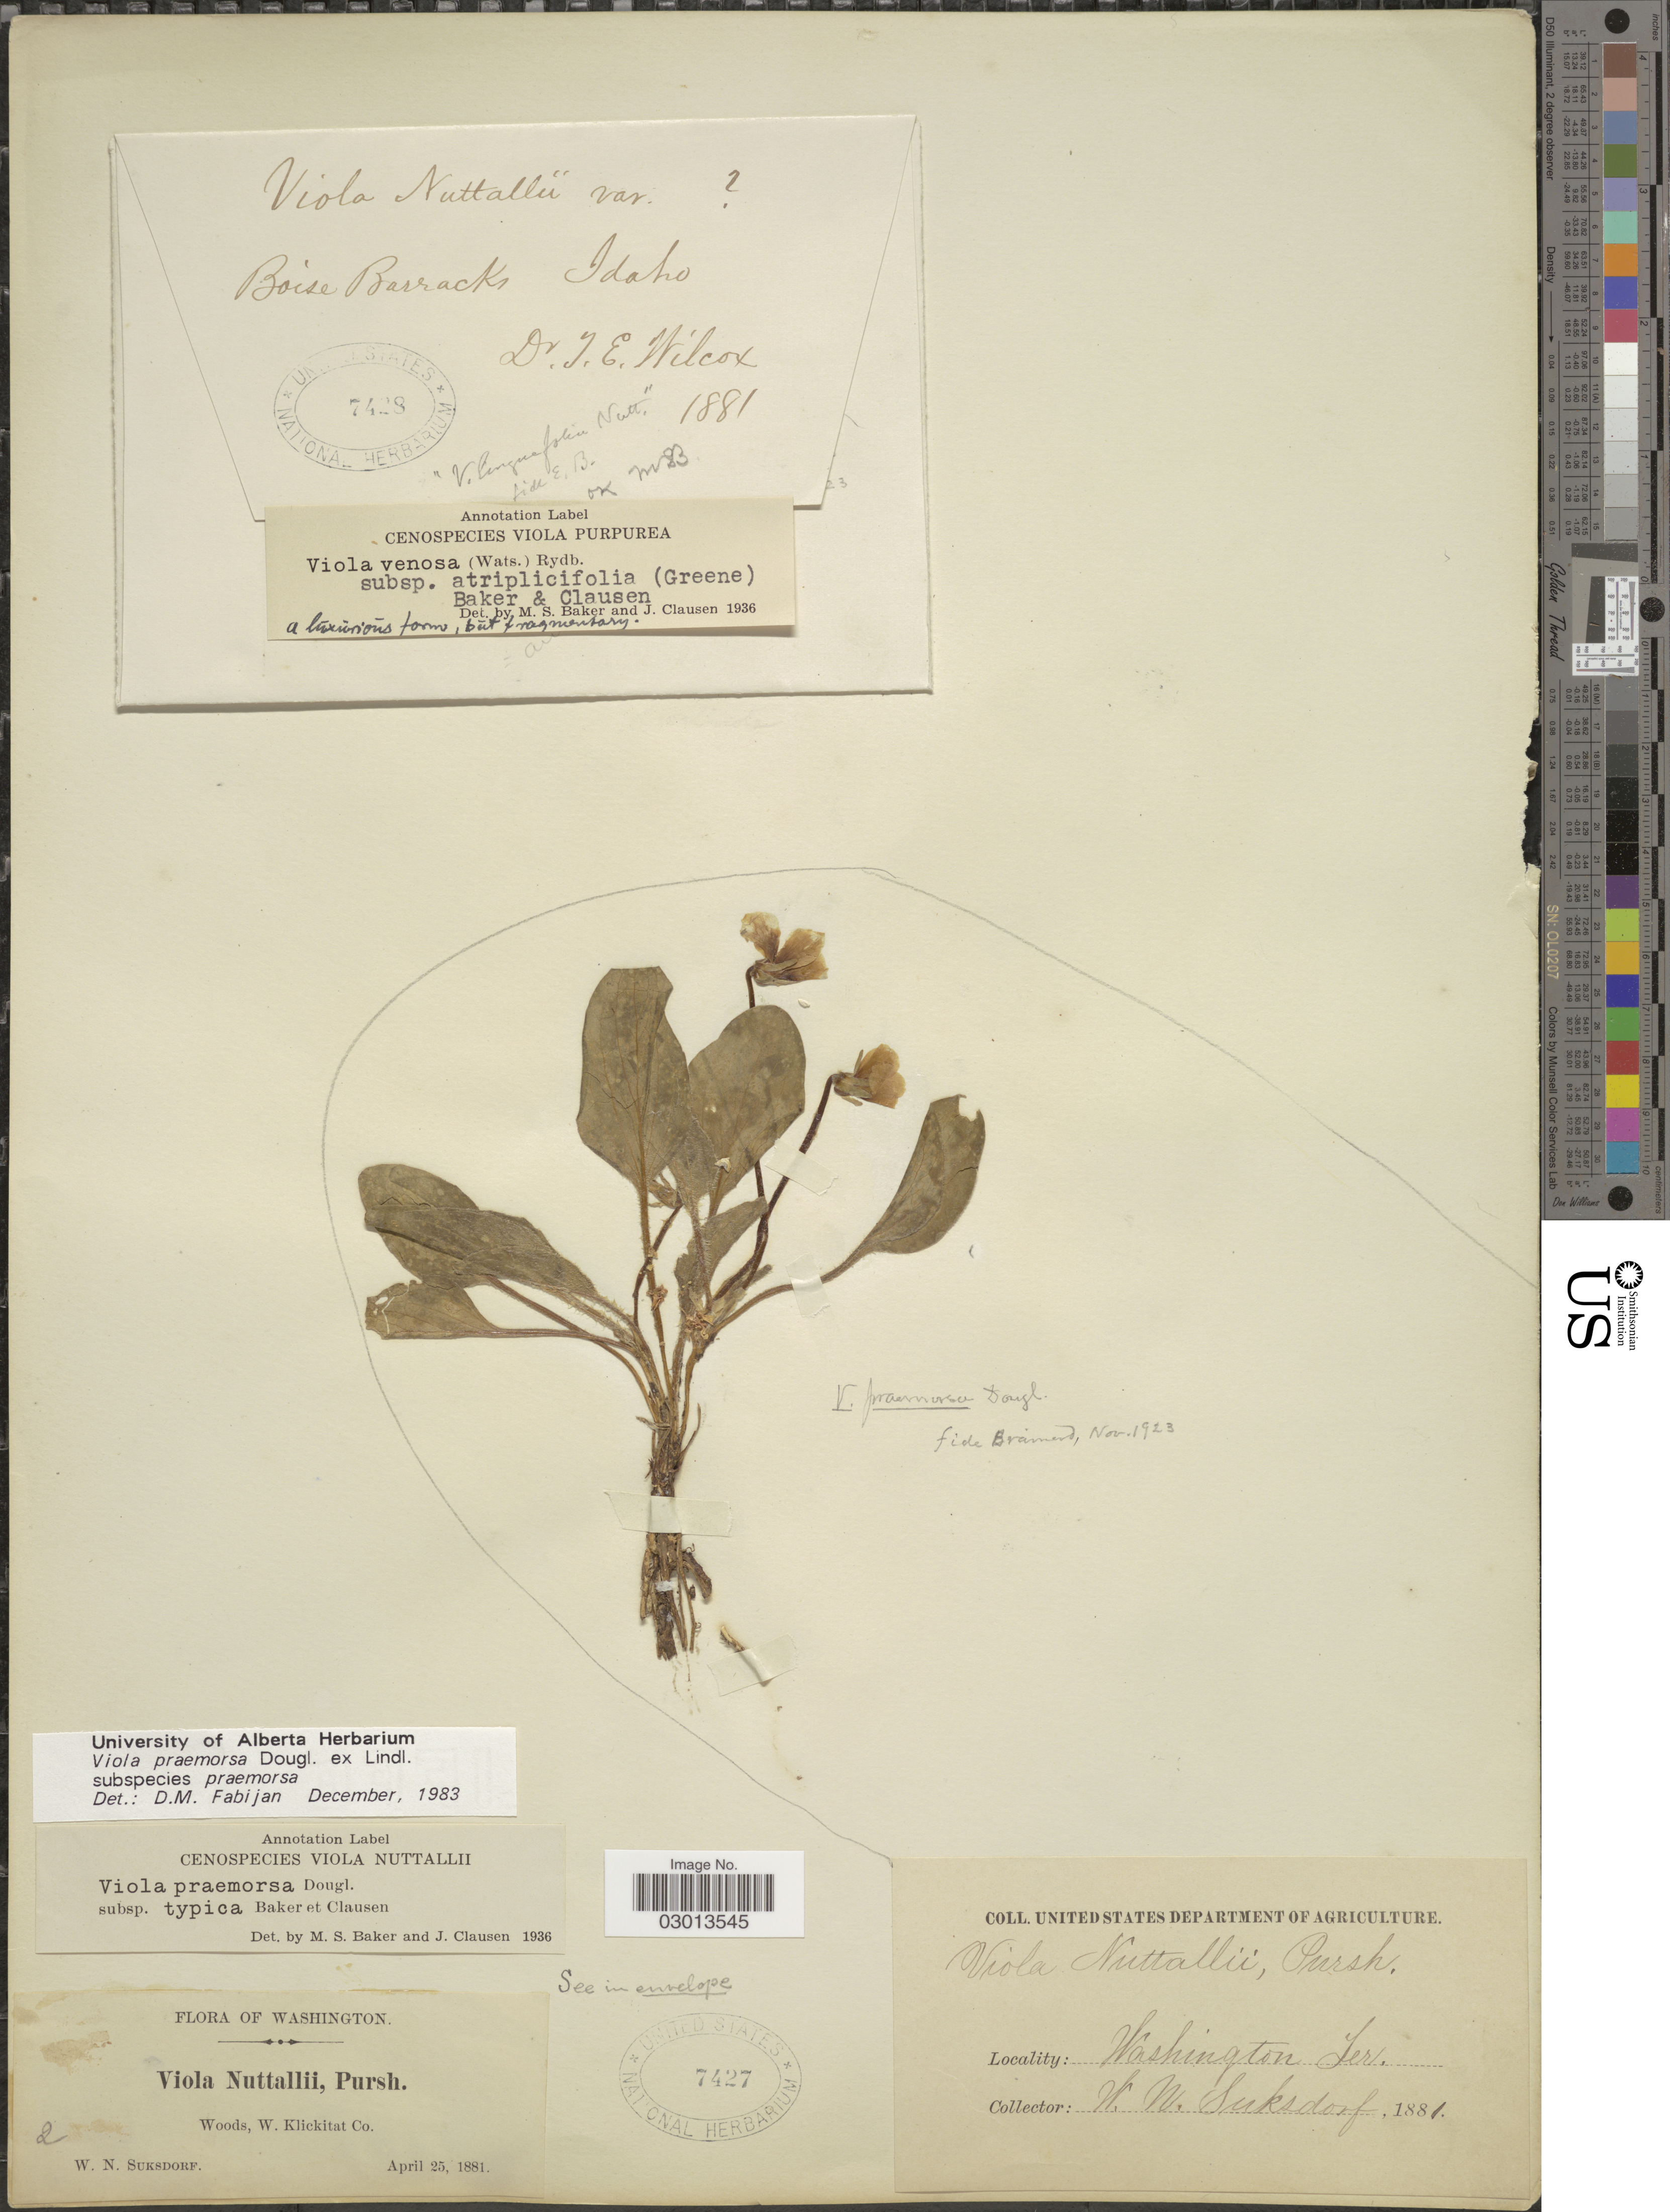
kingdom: Plantae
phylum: Tracheophyta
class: Magnoliopsida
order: Malpighiales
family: Violaceae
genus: Viola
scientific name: Viola praemorsa subsp. praemorsa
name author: Douglas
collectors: T. E. Wilcox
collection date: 1881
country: United States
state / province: Idaho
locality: Boise Barracks.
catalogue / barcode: US 7428-2